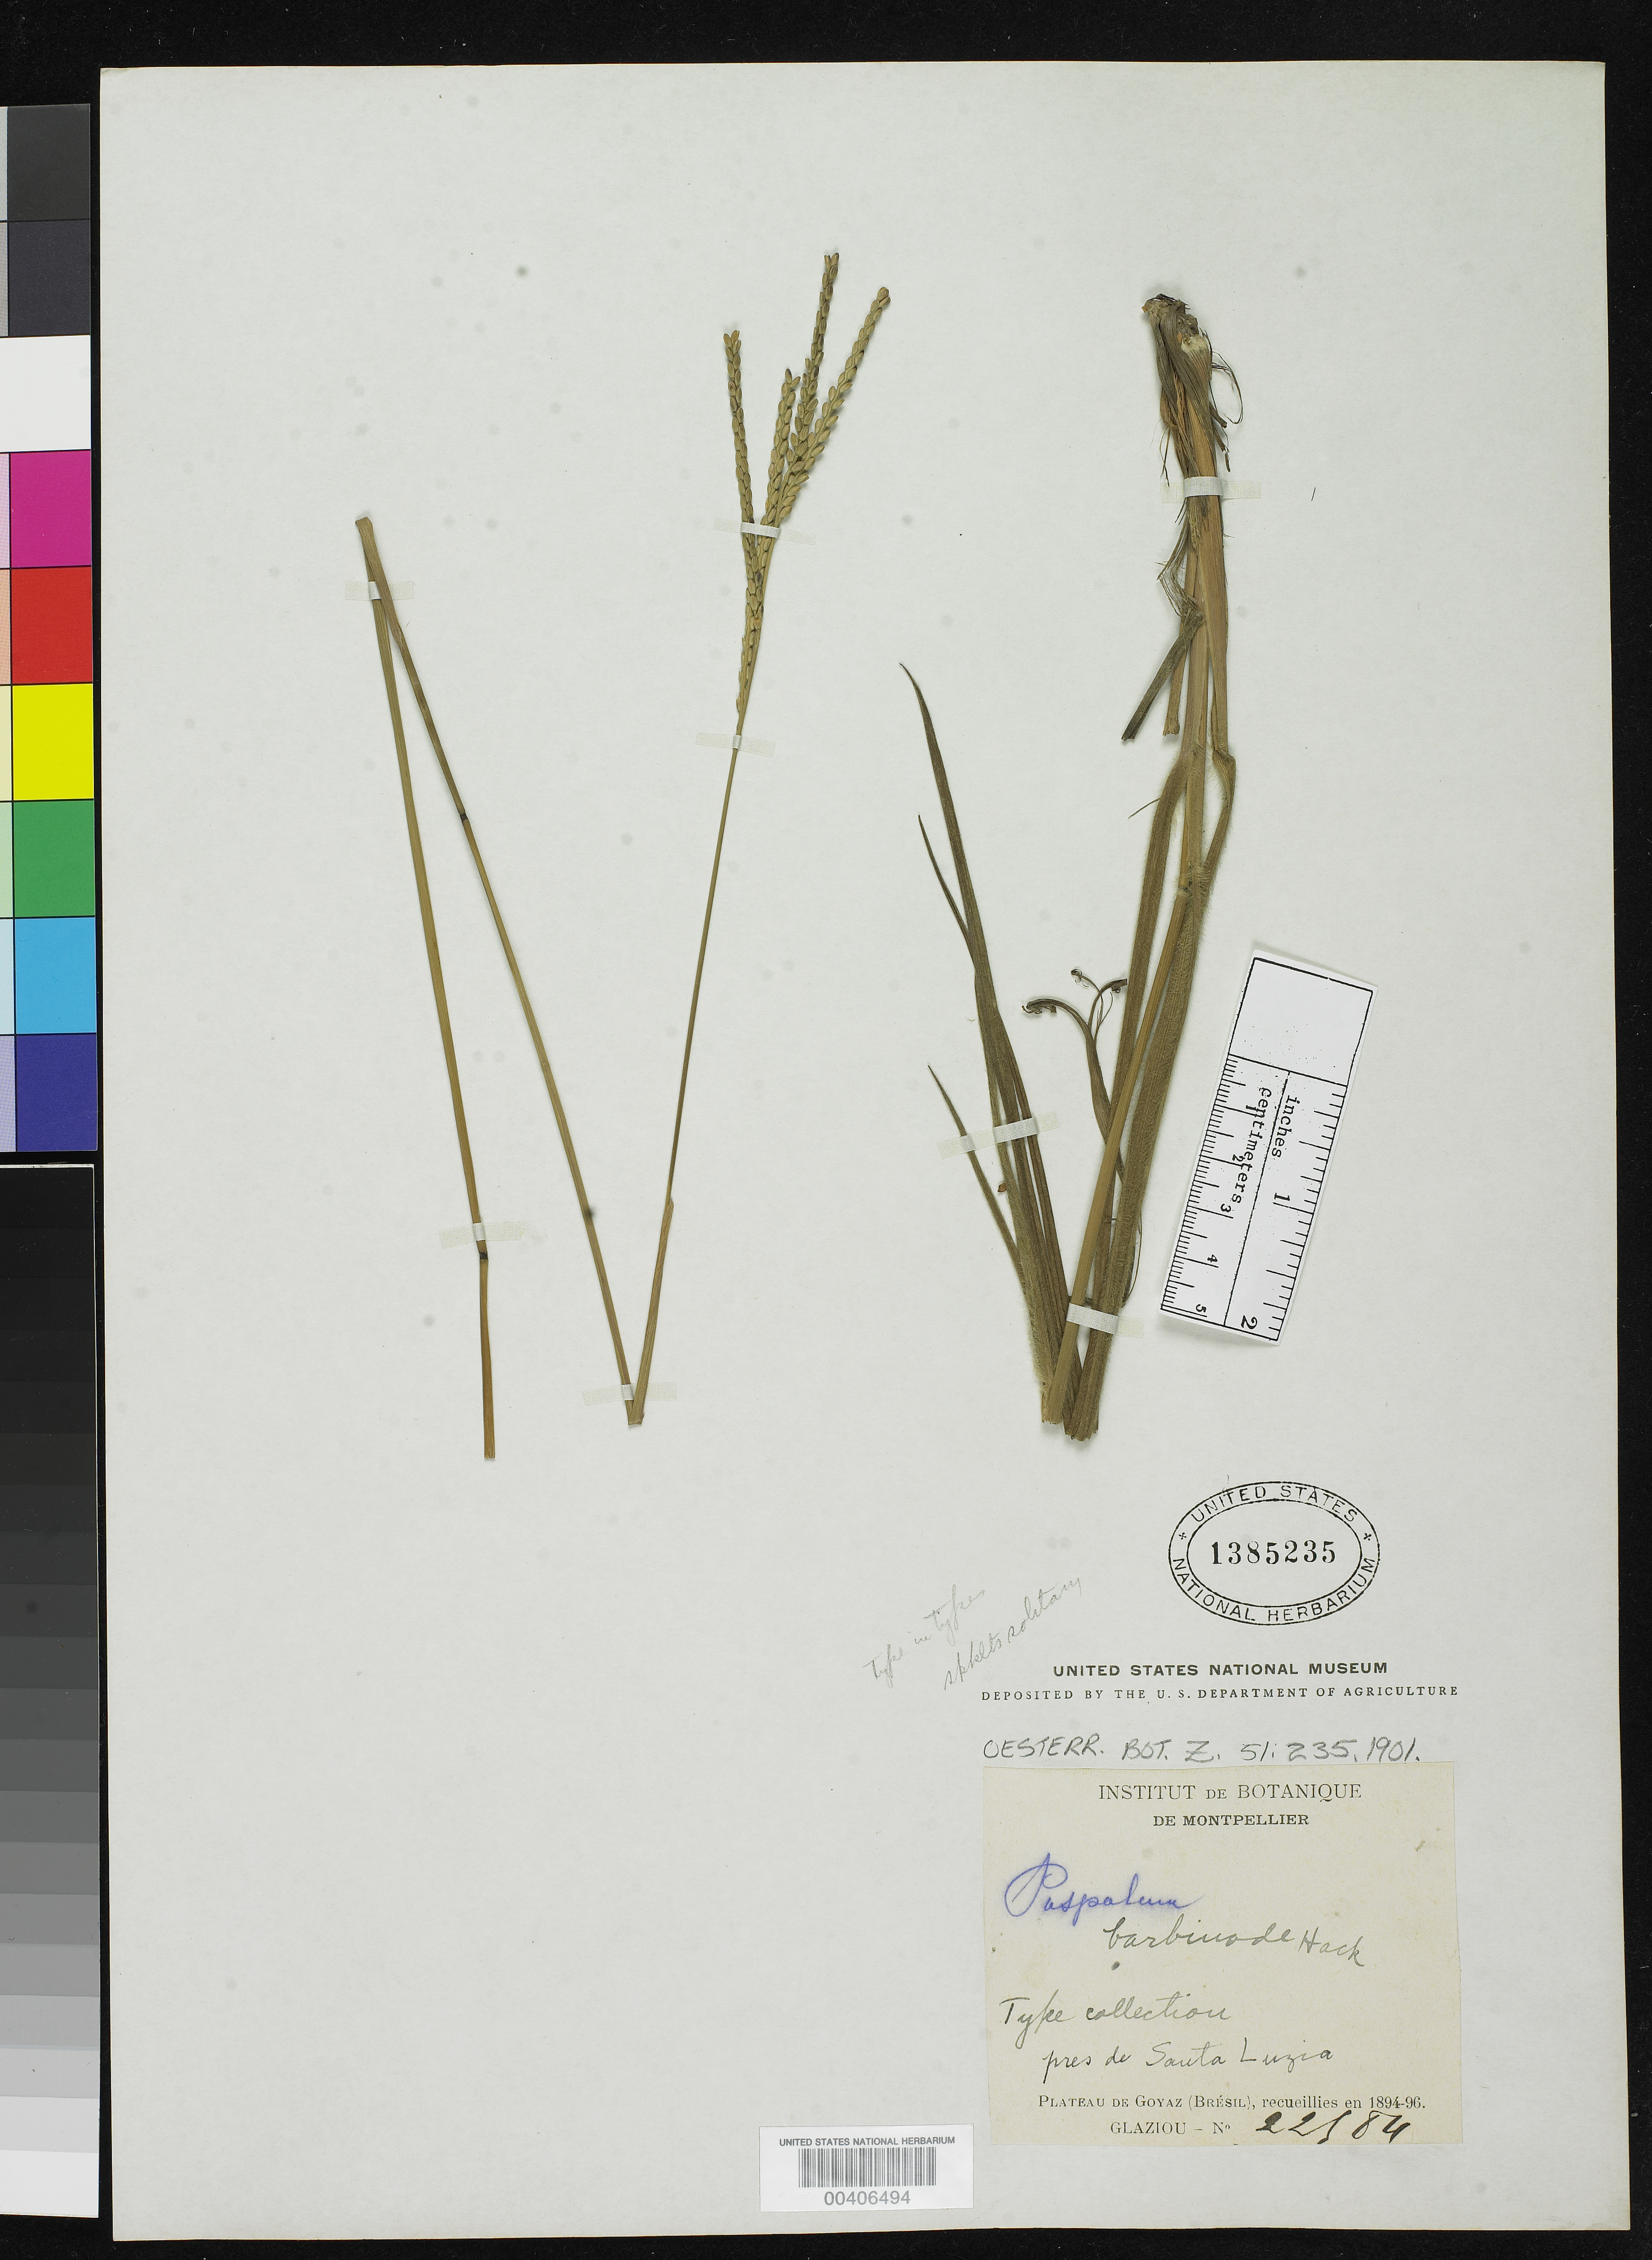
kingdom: Plantae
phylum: Tracheophyta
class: Liliopsida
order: Poales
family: Poaceae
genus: Paspalum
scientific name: Paspalum barbinode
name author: Hack.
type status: Isotype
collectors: A. F. M. Glaziou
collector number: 22584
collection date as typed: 1894 to -- --- 1896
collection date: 1894/1896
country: Brazil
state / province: Goiás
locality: Plateau de Goyaz.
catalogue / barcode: US 1385235